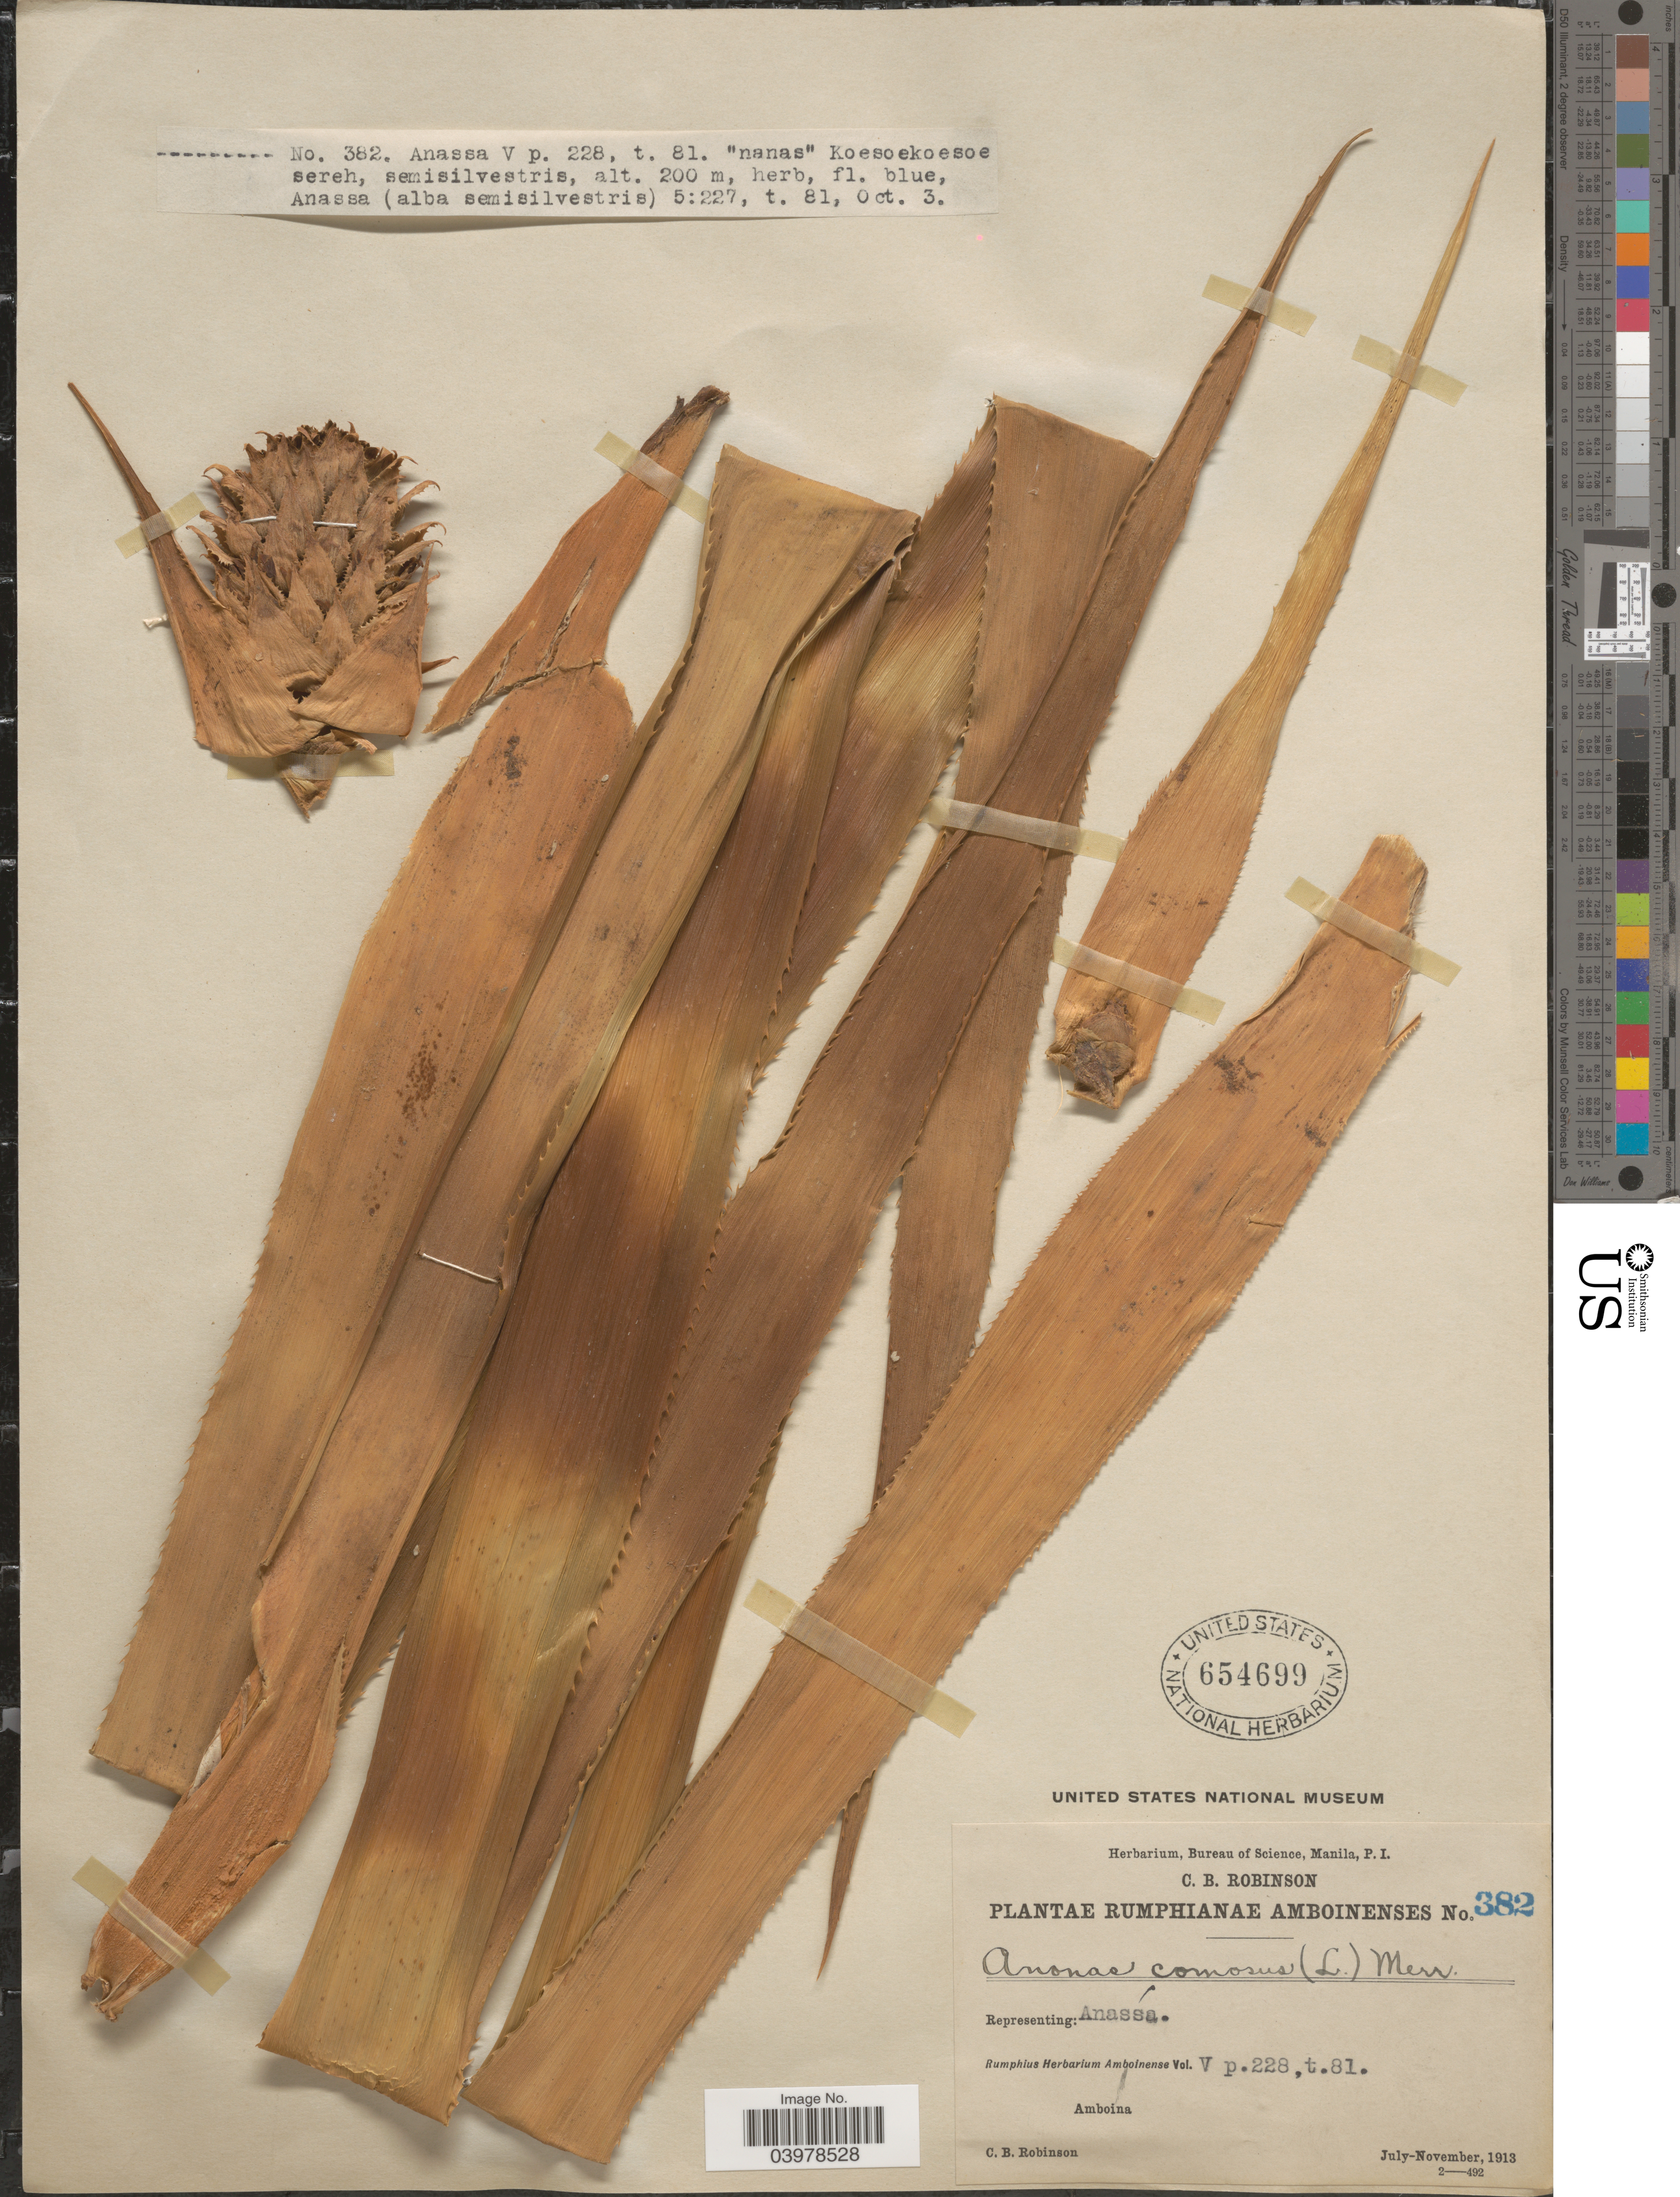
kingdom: Plantae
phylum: Tracheophyta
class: Liliopsida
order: Poales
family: Bromeliaceae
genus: Ananas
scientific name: Ananas comosus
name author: (L.) Merr.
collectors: C. Robinson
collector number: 382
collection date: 1913-07/1913-11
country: Indonesia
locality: Amboina.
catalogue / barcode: US 654699